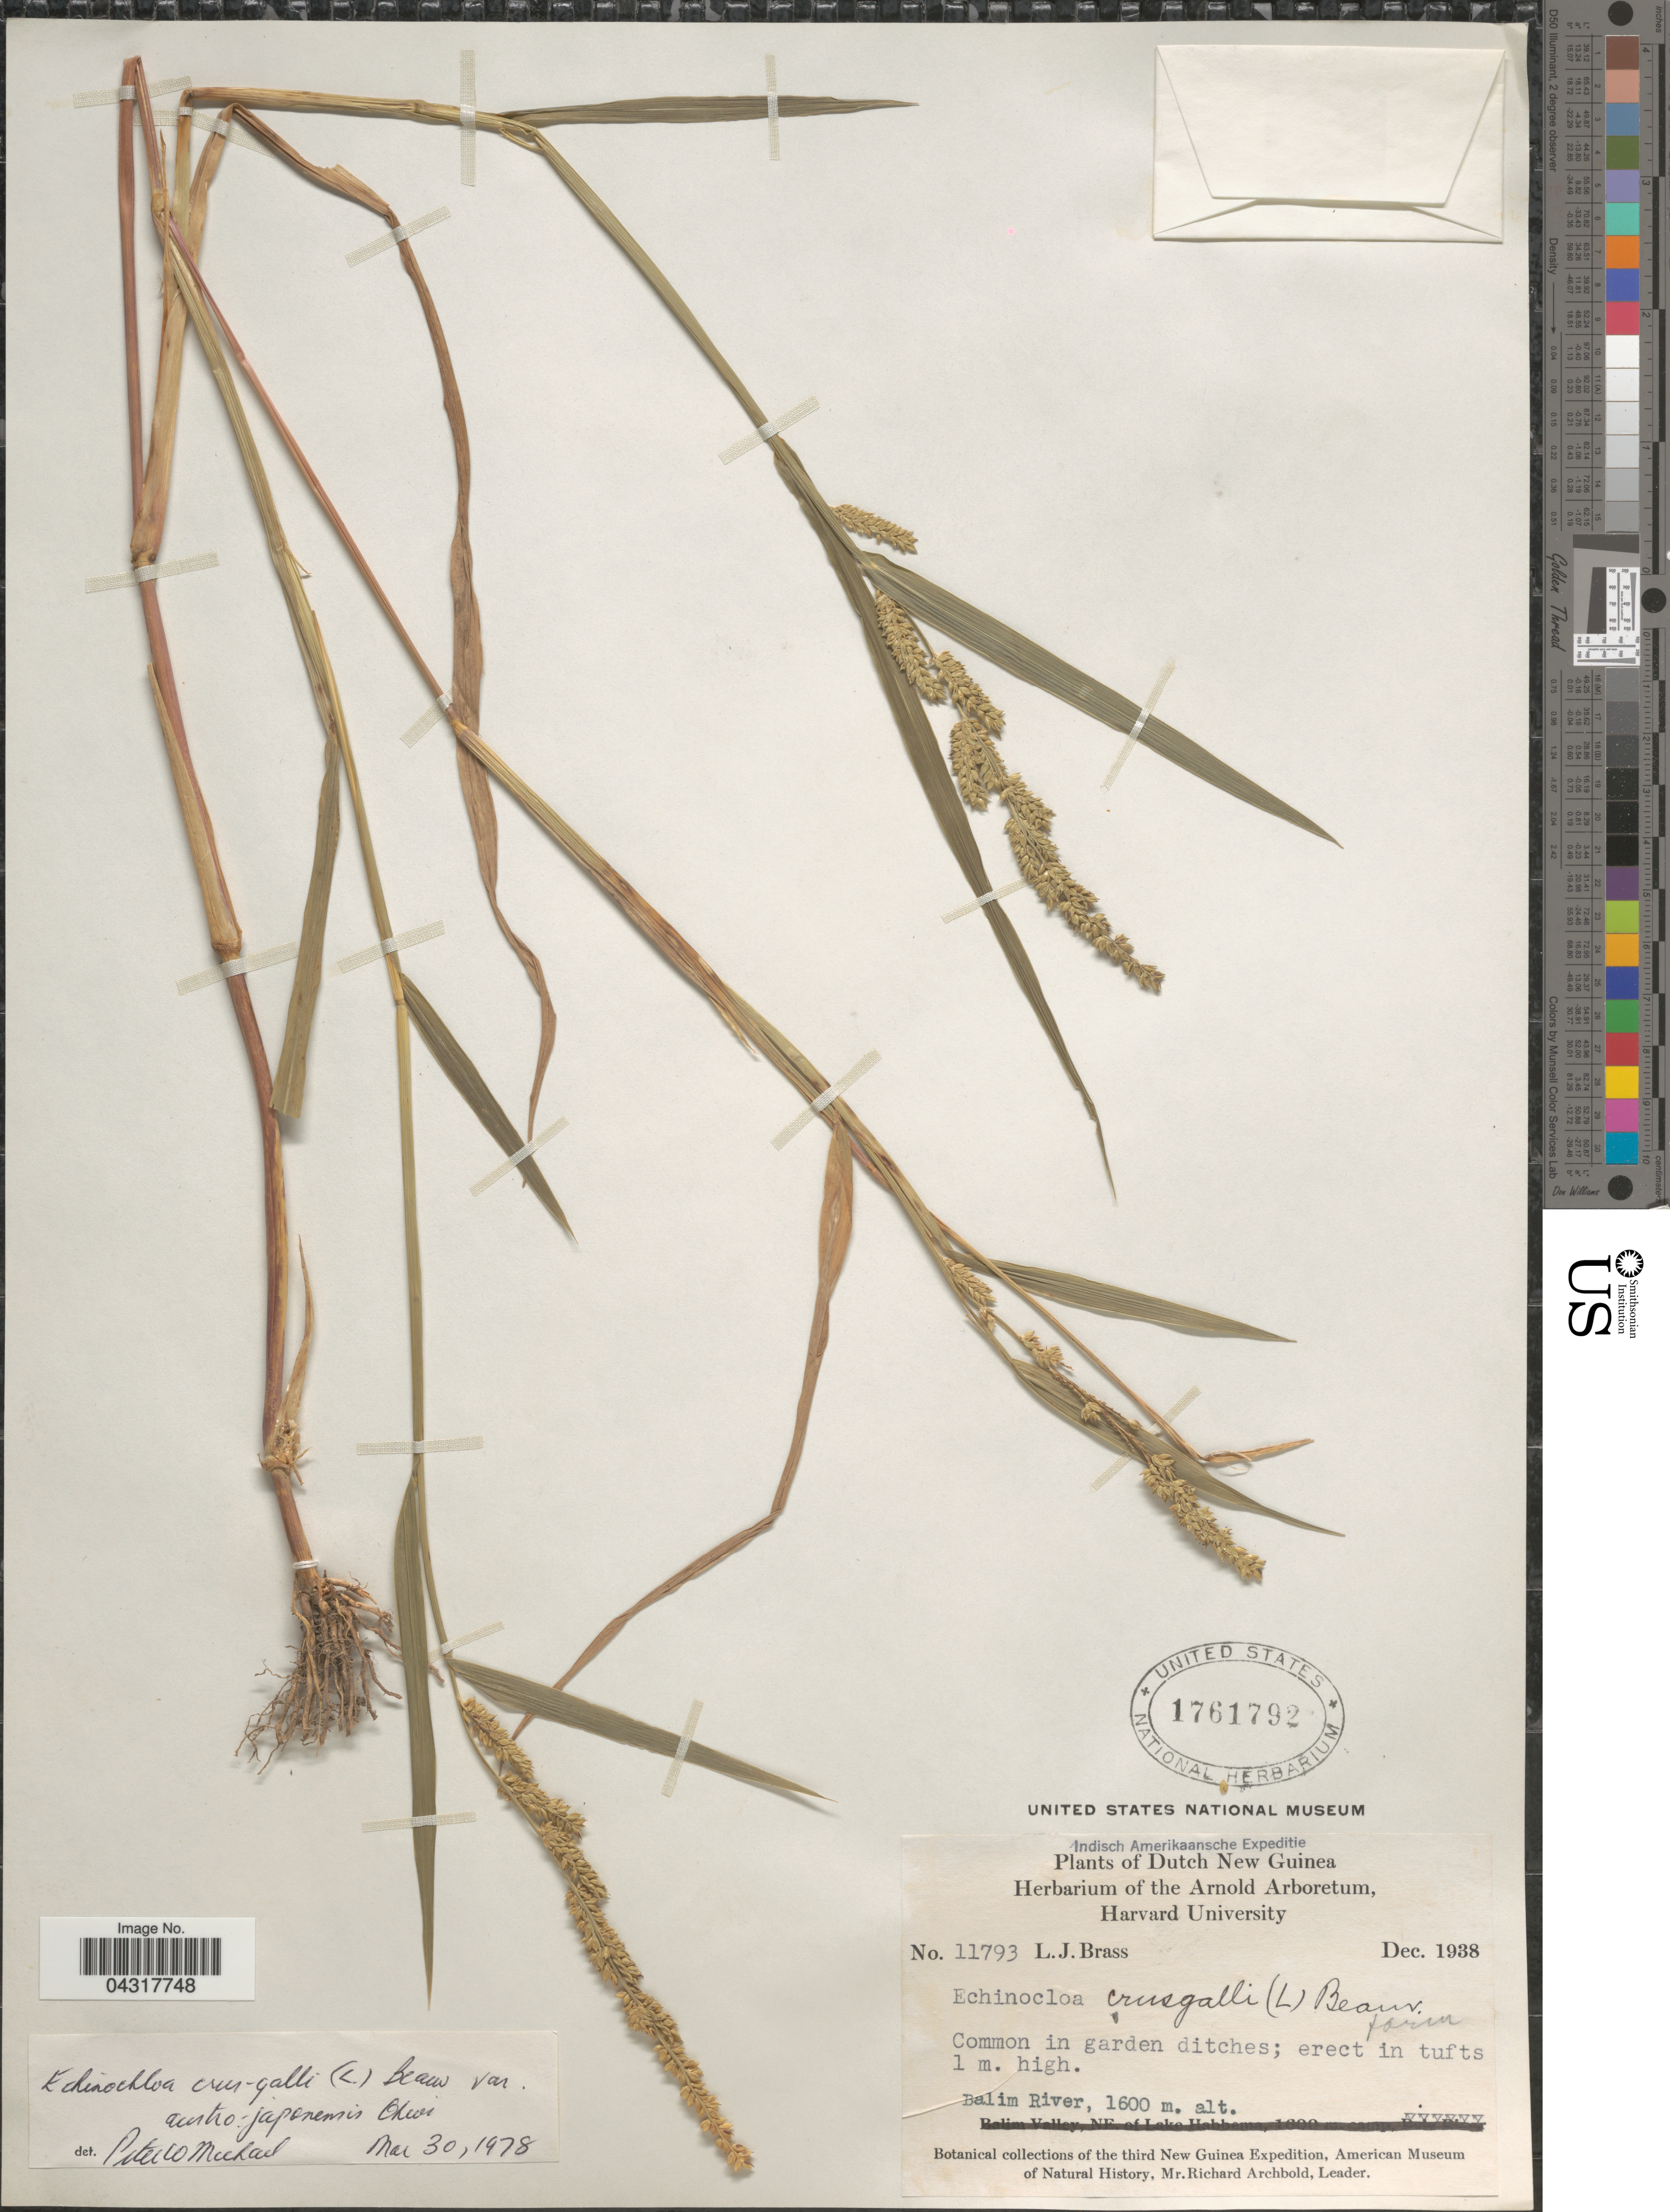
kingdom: Plantae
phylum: Tracheophyta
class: Liliopsida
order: Poales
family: Poaceae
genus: Echinochloa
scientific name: Echinochloa crus-galli var. austrojaponensis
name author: Ohwi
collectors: L. J. Brass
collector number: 11793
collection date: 1938-12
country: Indonesia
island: New Guinea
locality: Indisch Amerikaansche Expeditie. Dutch New Guinea. Balim River. Third New Guinea Expedition.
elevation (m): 1600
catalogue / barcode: US 1761792